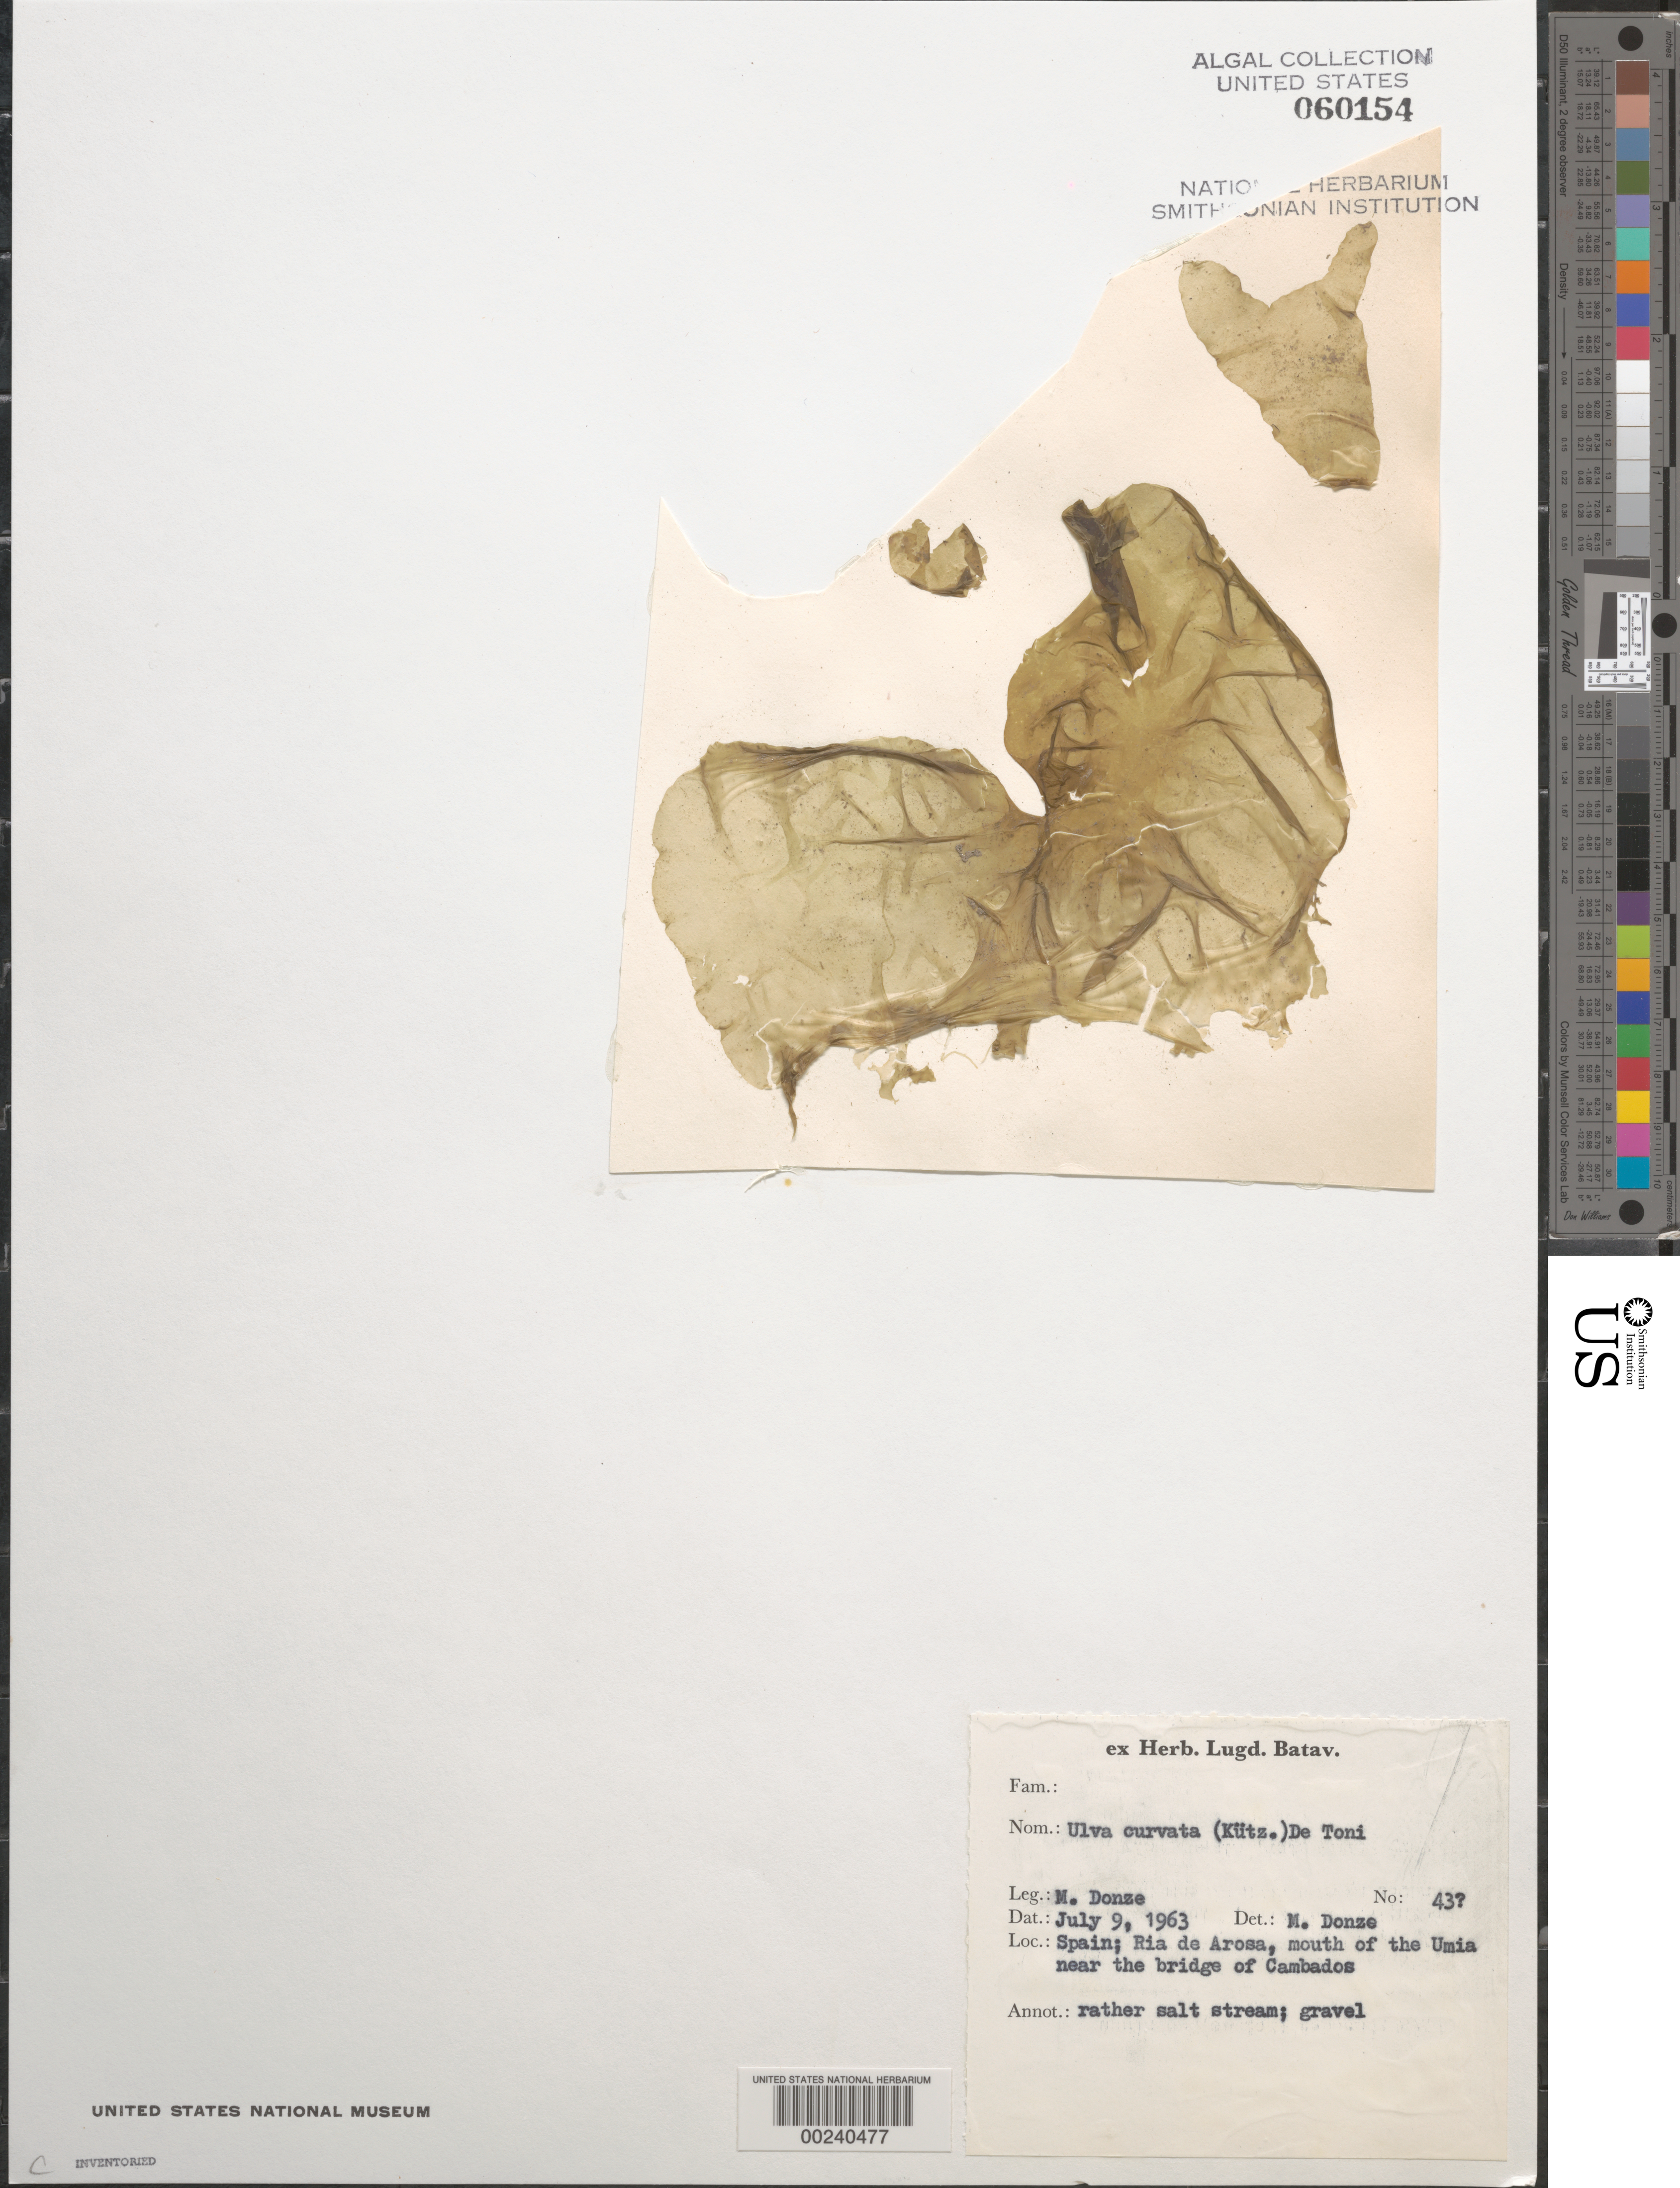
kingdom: Plantae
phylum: Chlorophyta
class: Ulvophyceae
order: Ulvales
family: Ulvaceae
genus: Ulva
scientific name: Ulva curvata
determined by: Donze, M.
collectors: M. Donze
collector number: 43?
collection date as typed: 09 Jul 1963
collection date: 1963-07-09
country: Spain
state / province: Galicia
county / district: Pontevedra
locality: Ria de arosa, umia river mouth near cambados bridge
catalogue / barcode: US 60154